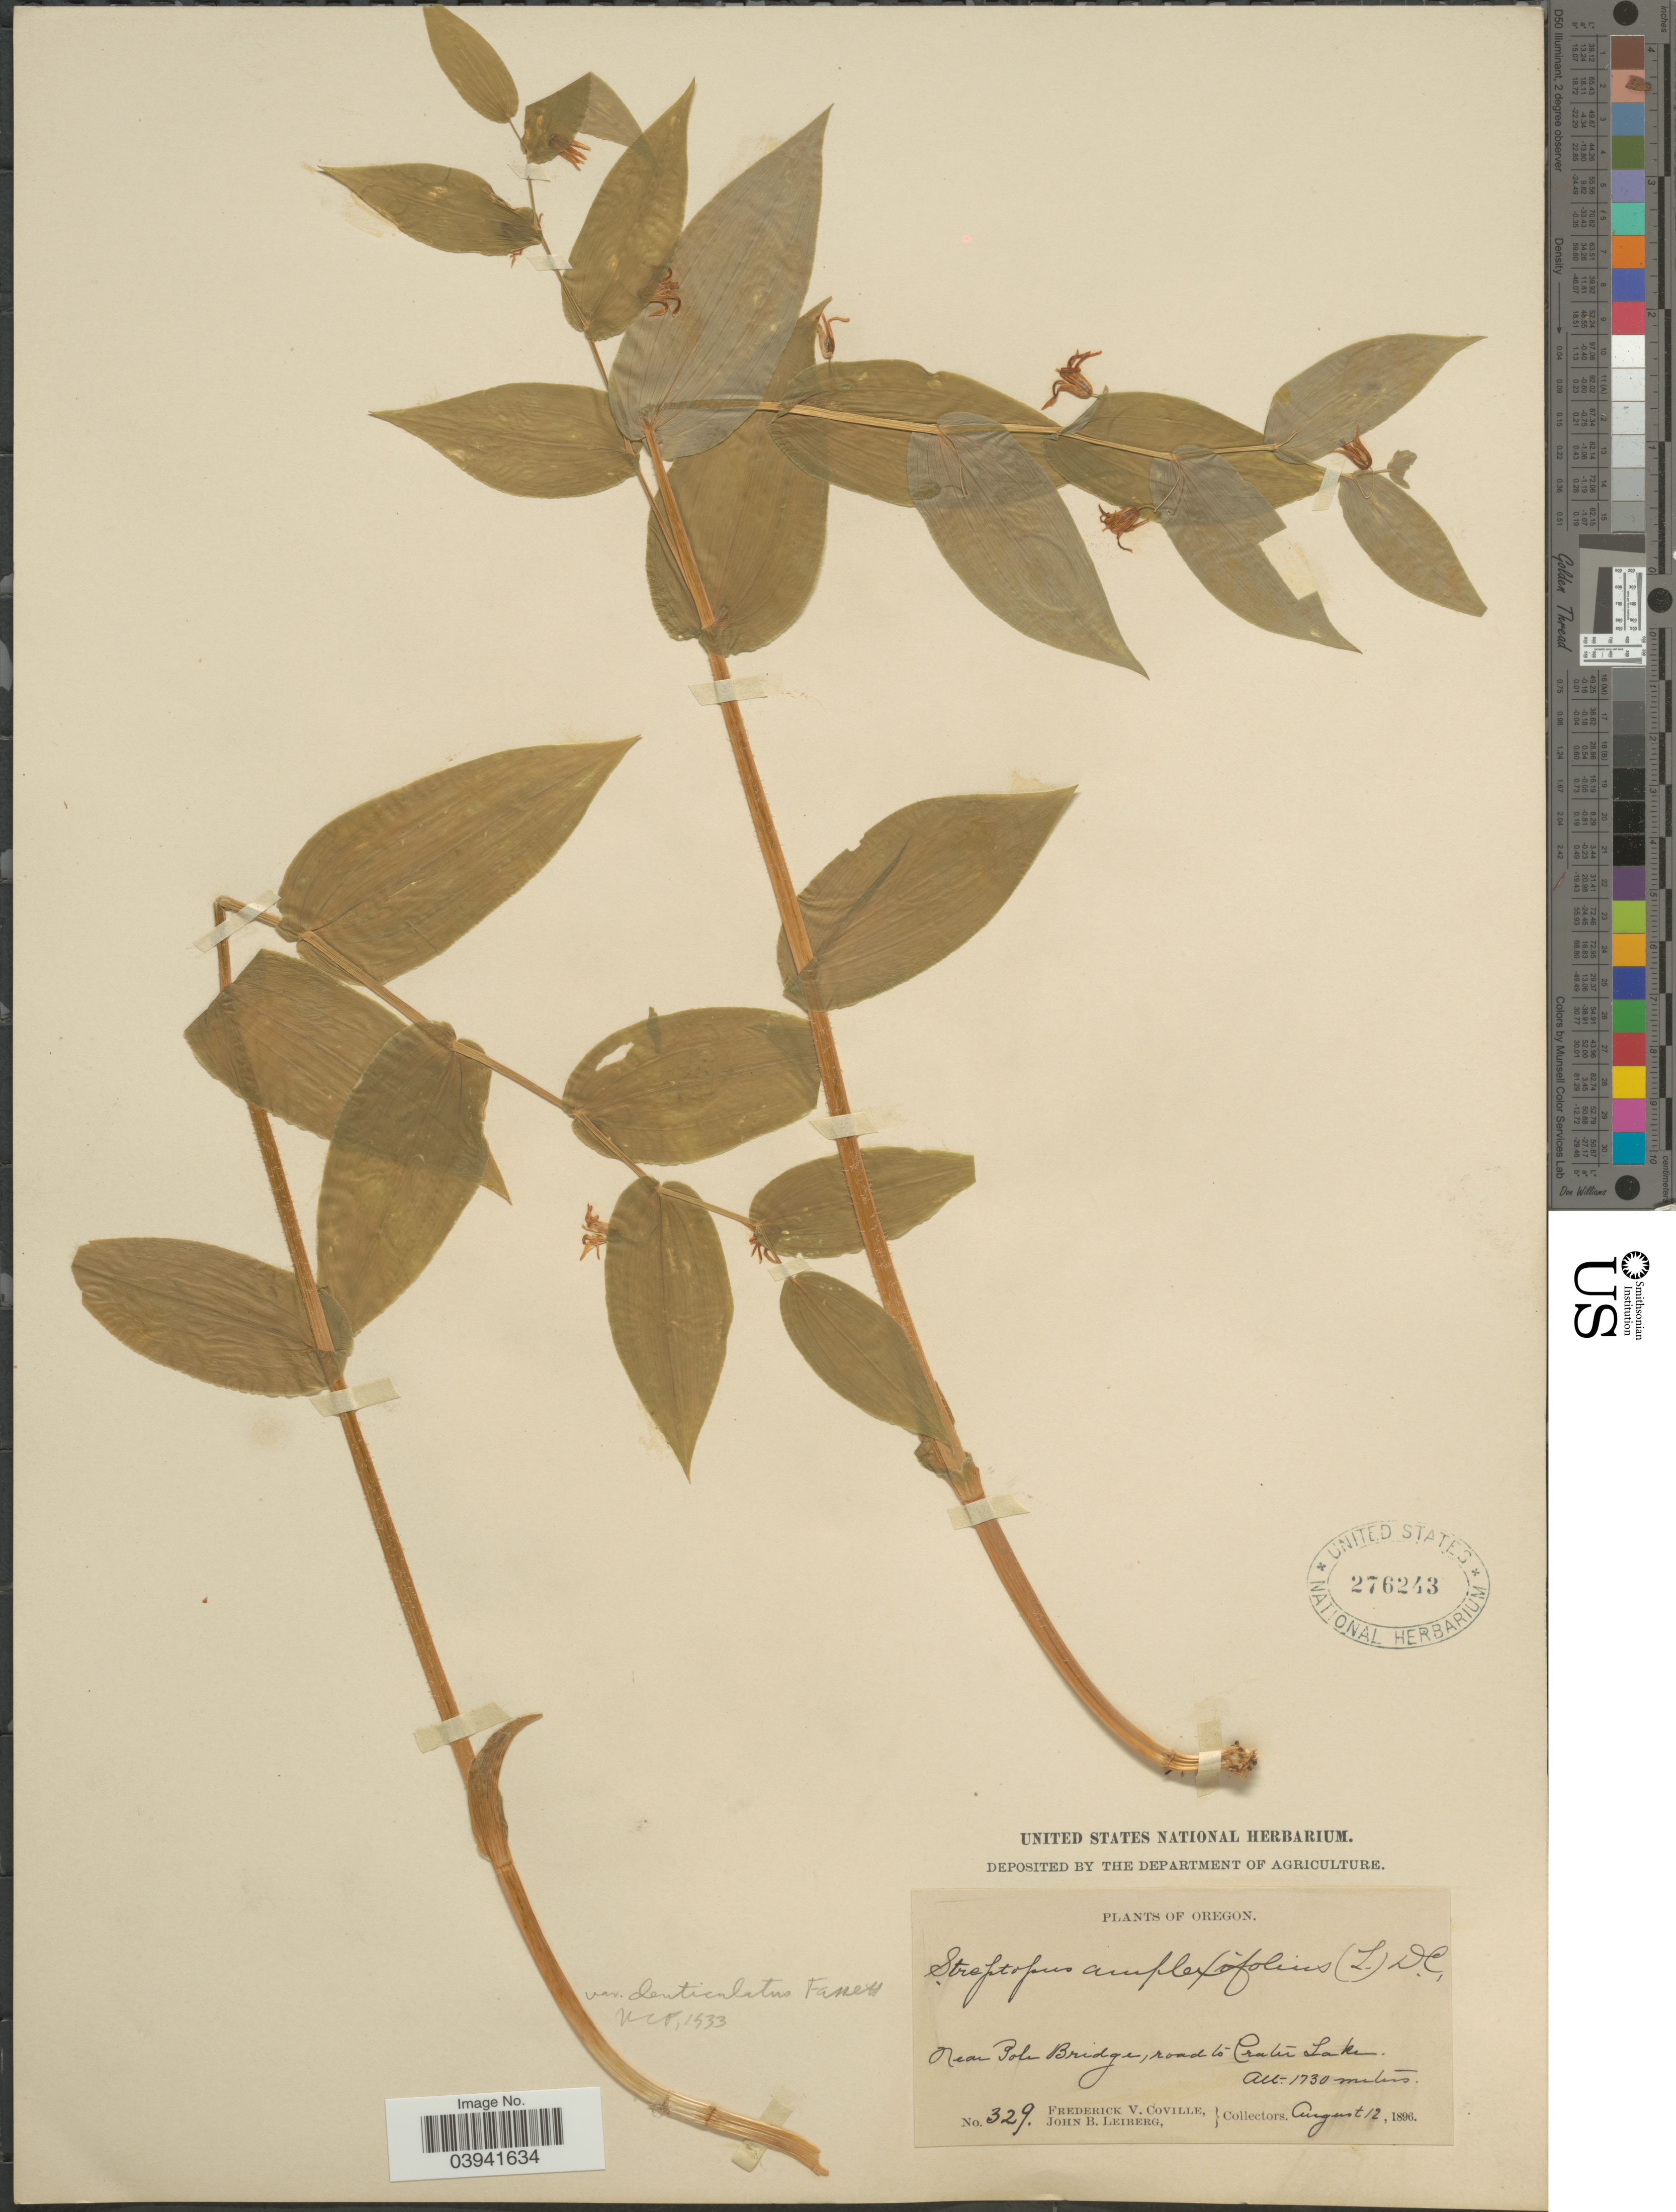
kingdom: Plantae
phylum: Tracheophyta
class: Liliopsida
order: Liliales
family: Liliaceae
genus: Streptopus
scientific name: Streptopus amplexifolius var. denticulatus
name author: Fassett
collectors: F. V. Coville & J. B. Leiberg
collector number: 329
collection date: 1896-08-12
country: United States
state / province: Oregon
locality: Near Pole Bridge, road to Crater Lake.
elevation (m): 1730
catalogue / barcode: US 276243